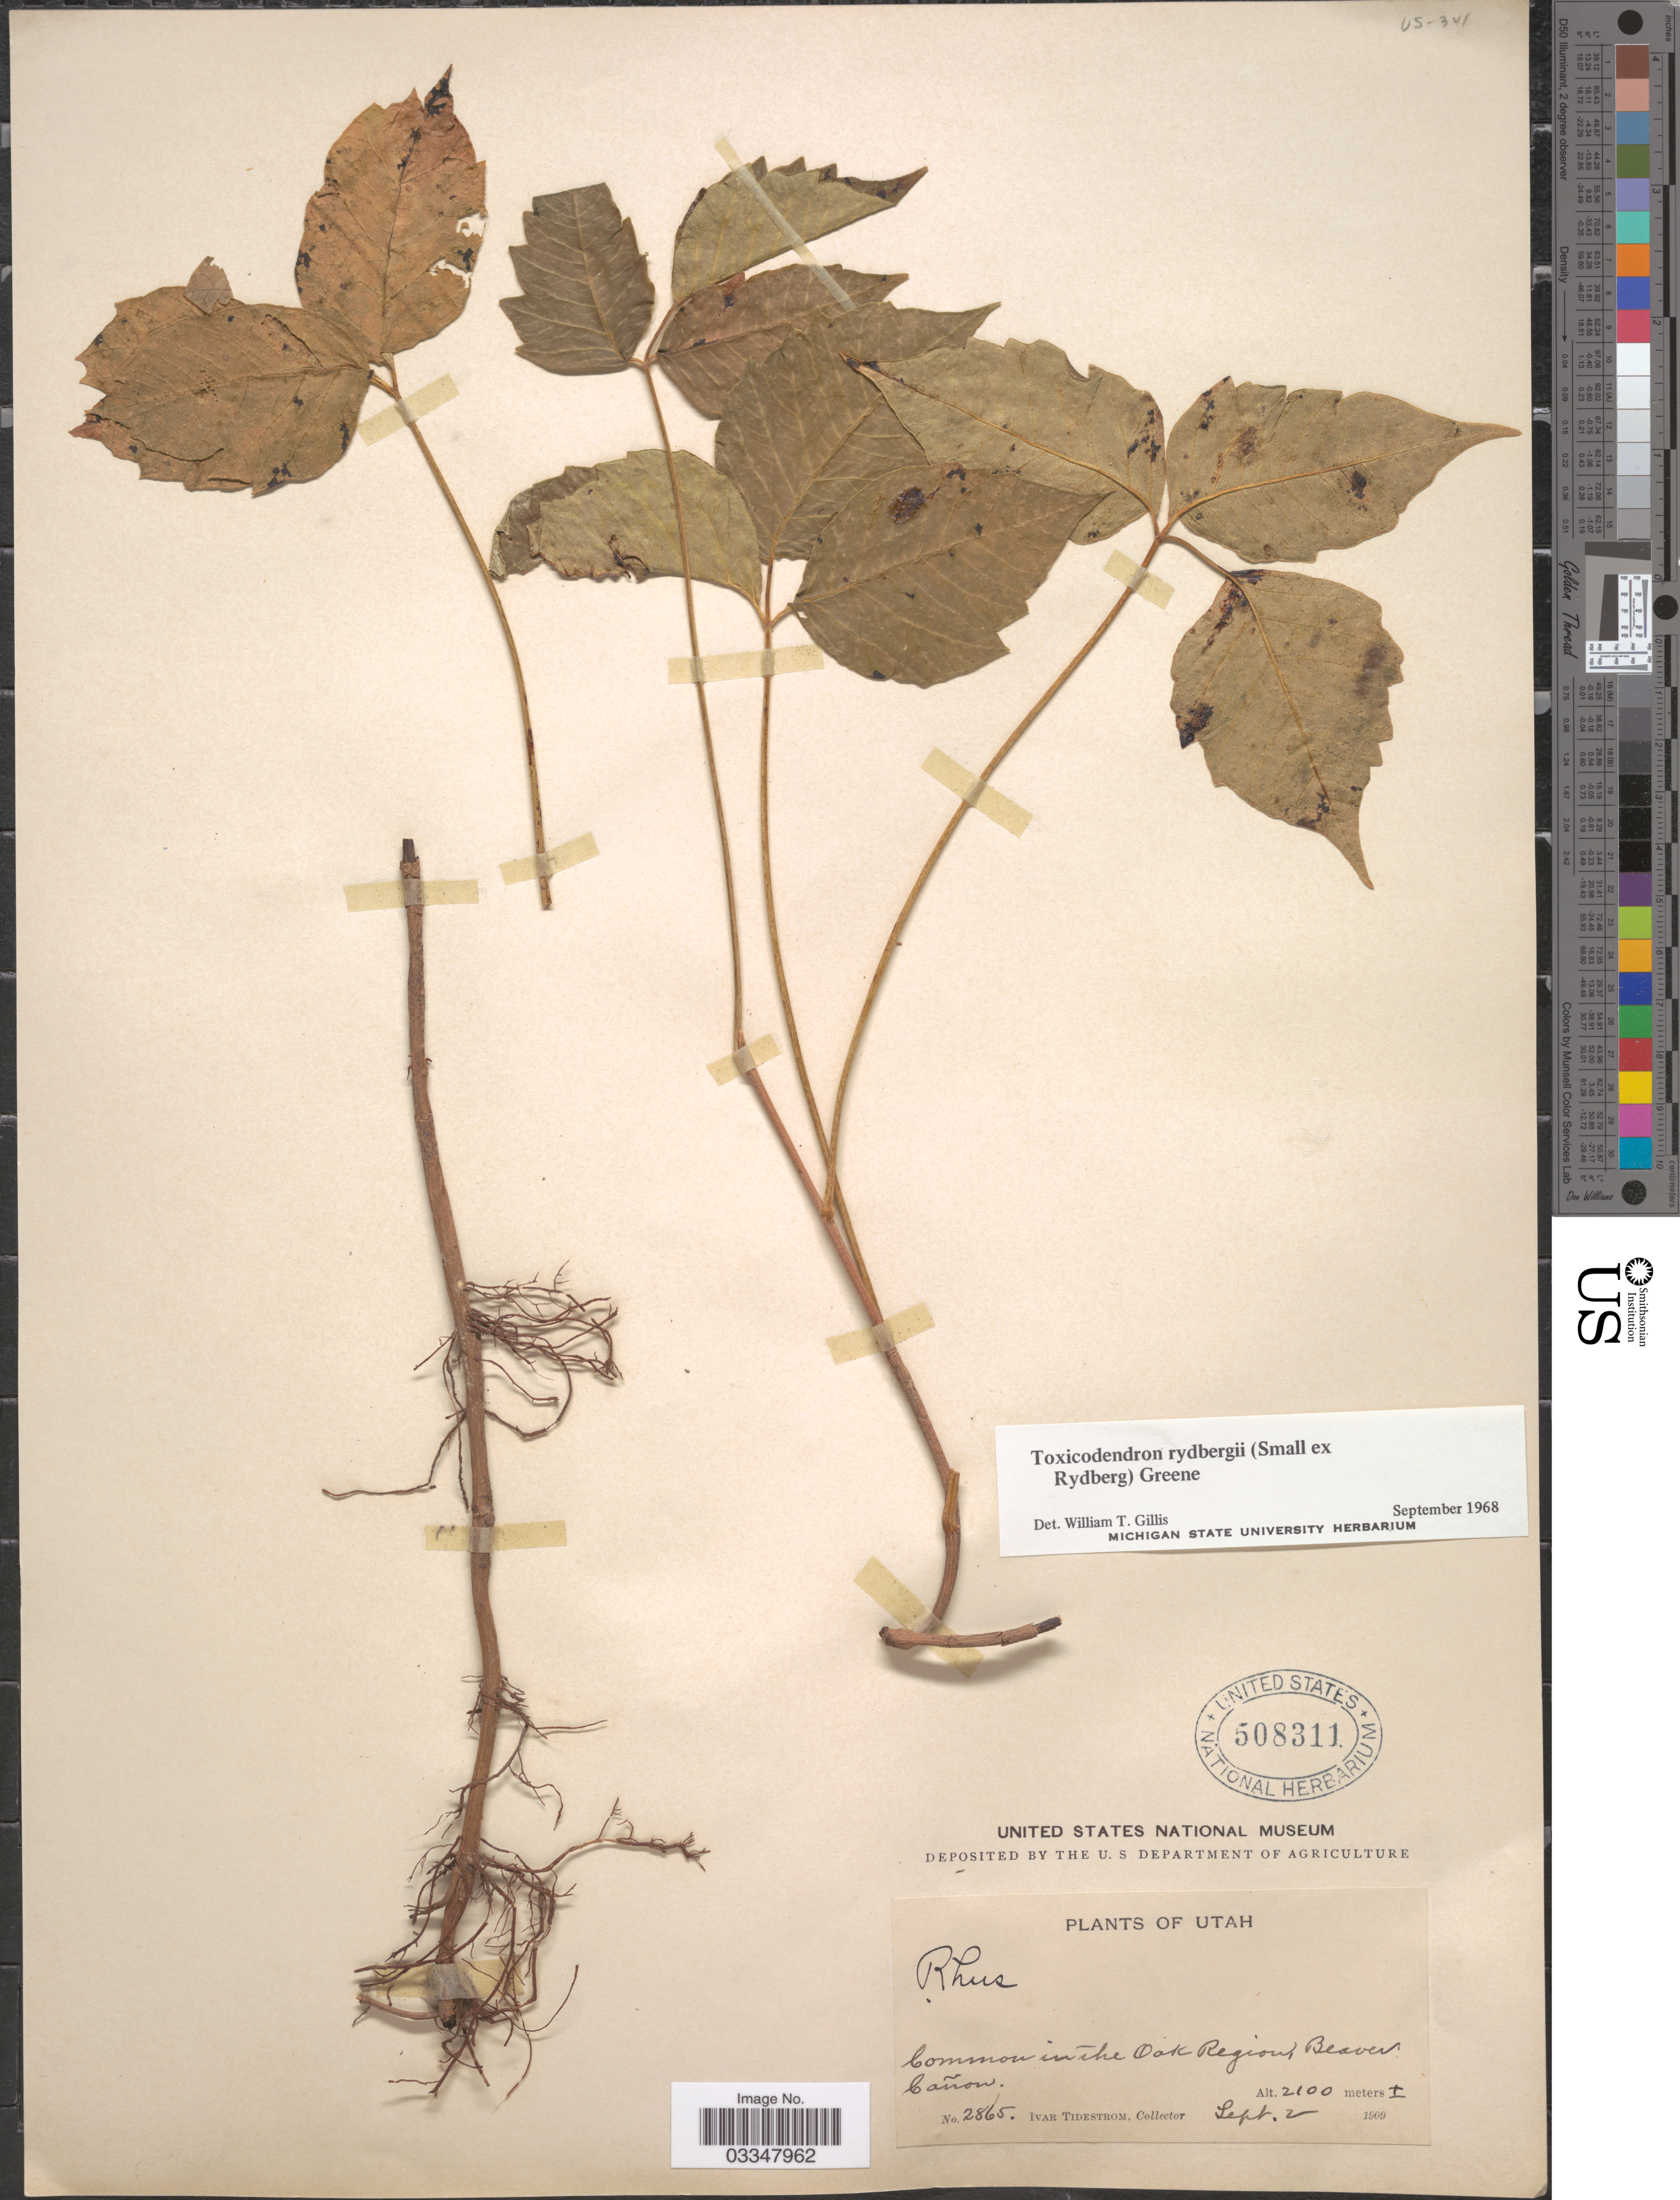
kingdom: Plantae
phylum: Tracheophyta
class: Magnoliopsida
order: Sapindales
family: Anacardiaceae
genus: Toxicodendron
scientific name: Toxicodendron radicans subsp. rydbergii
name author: (Small & Rydb.) Á. Löve & D. Löve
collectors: I. F. Tidestrom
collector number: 2865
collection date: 1909-09-02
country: United States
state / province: Utah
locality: Common in the Oak Region, Beaver Cañon.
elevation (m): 2100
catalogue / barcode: US 508311